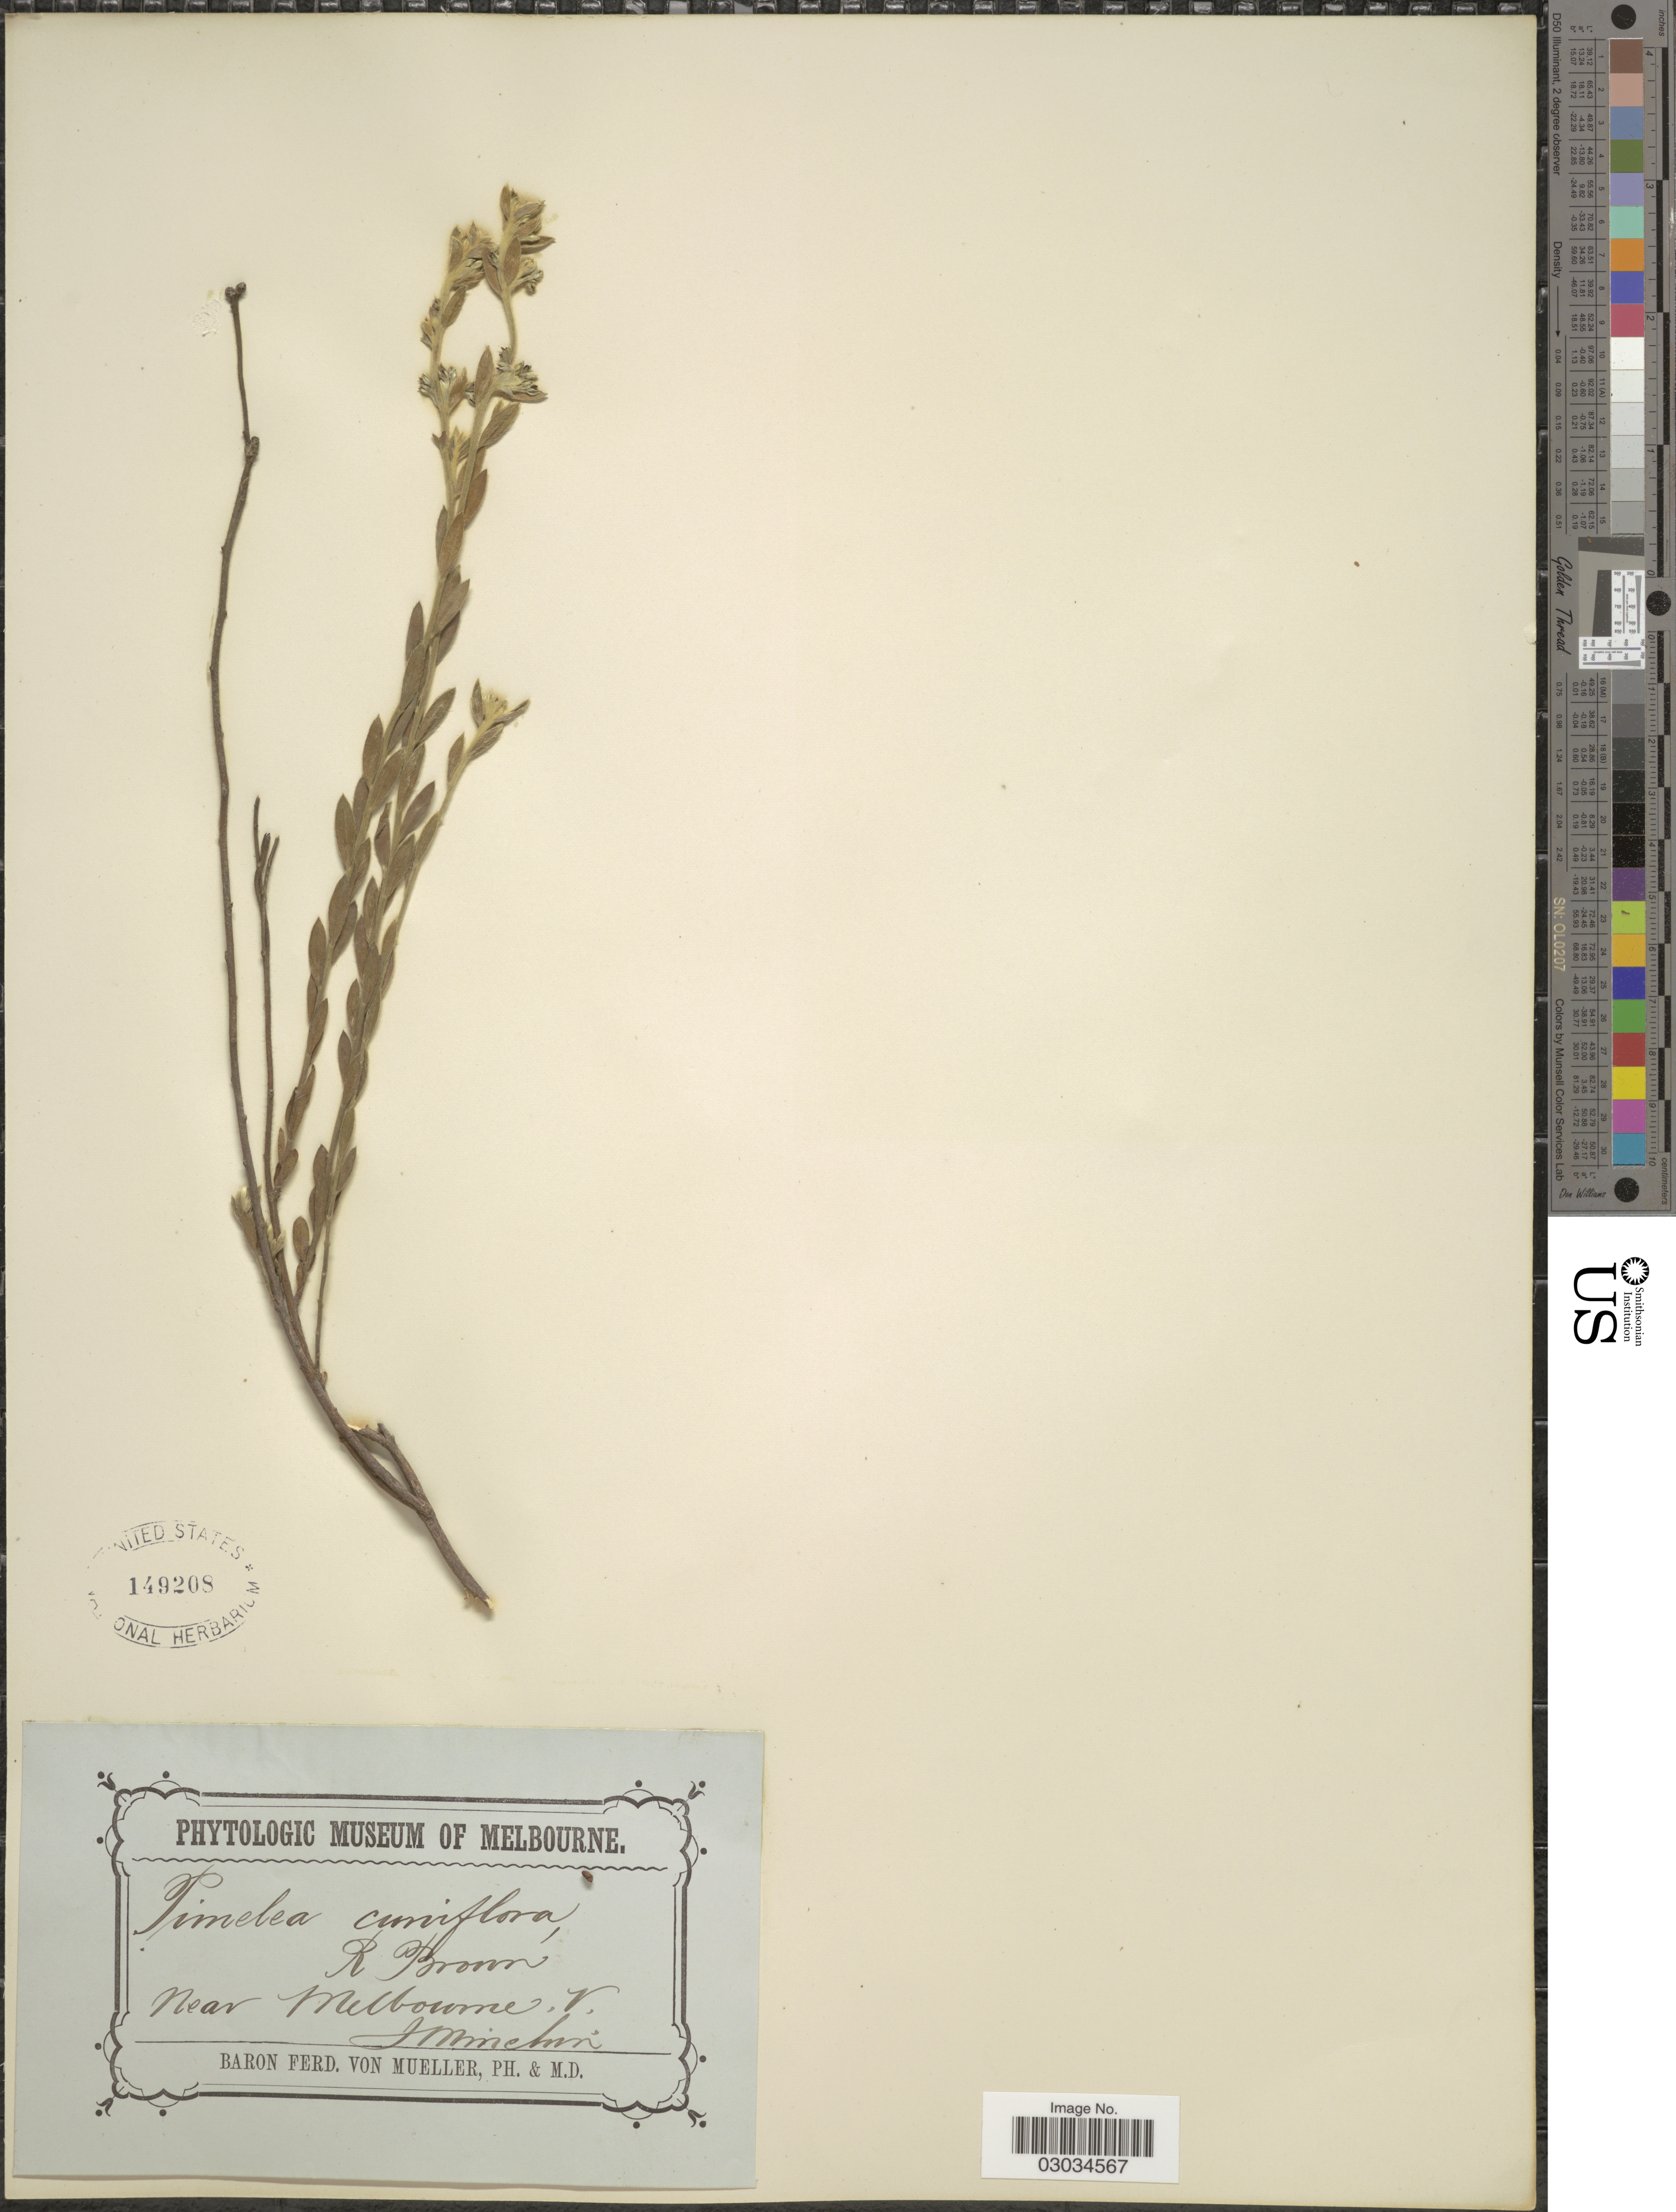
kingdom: Plantae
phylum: Tracheophyta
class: Magnoliopsida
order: Malvales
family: Thymelaeaceae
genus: Pimelea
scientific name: Pimelea curviflora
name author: R. Br.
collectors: J. Minchin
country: Australia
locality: Near Melbourne, V.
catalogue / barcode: US 149208